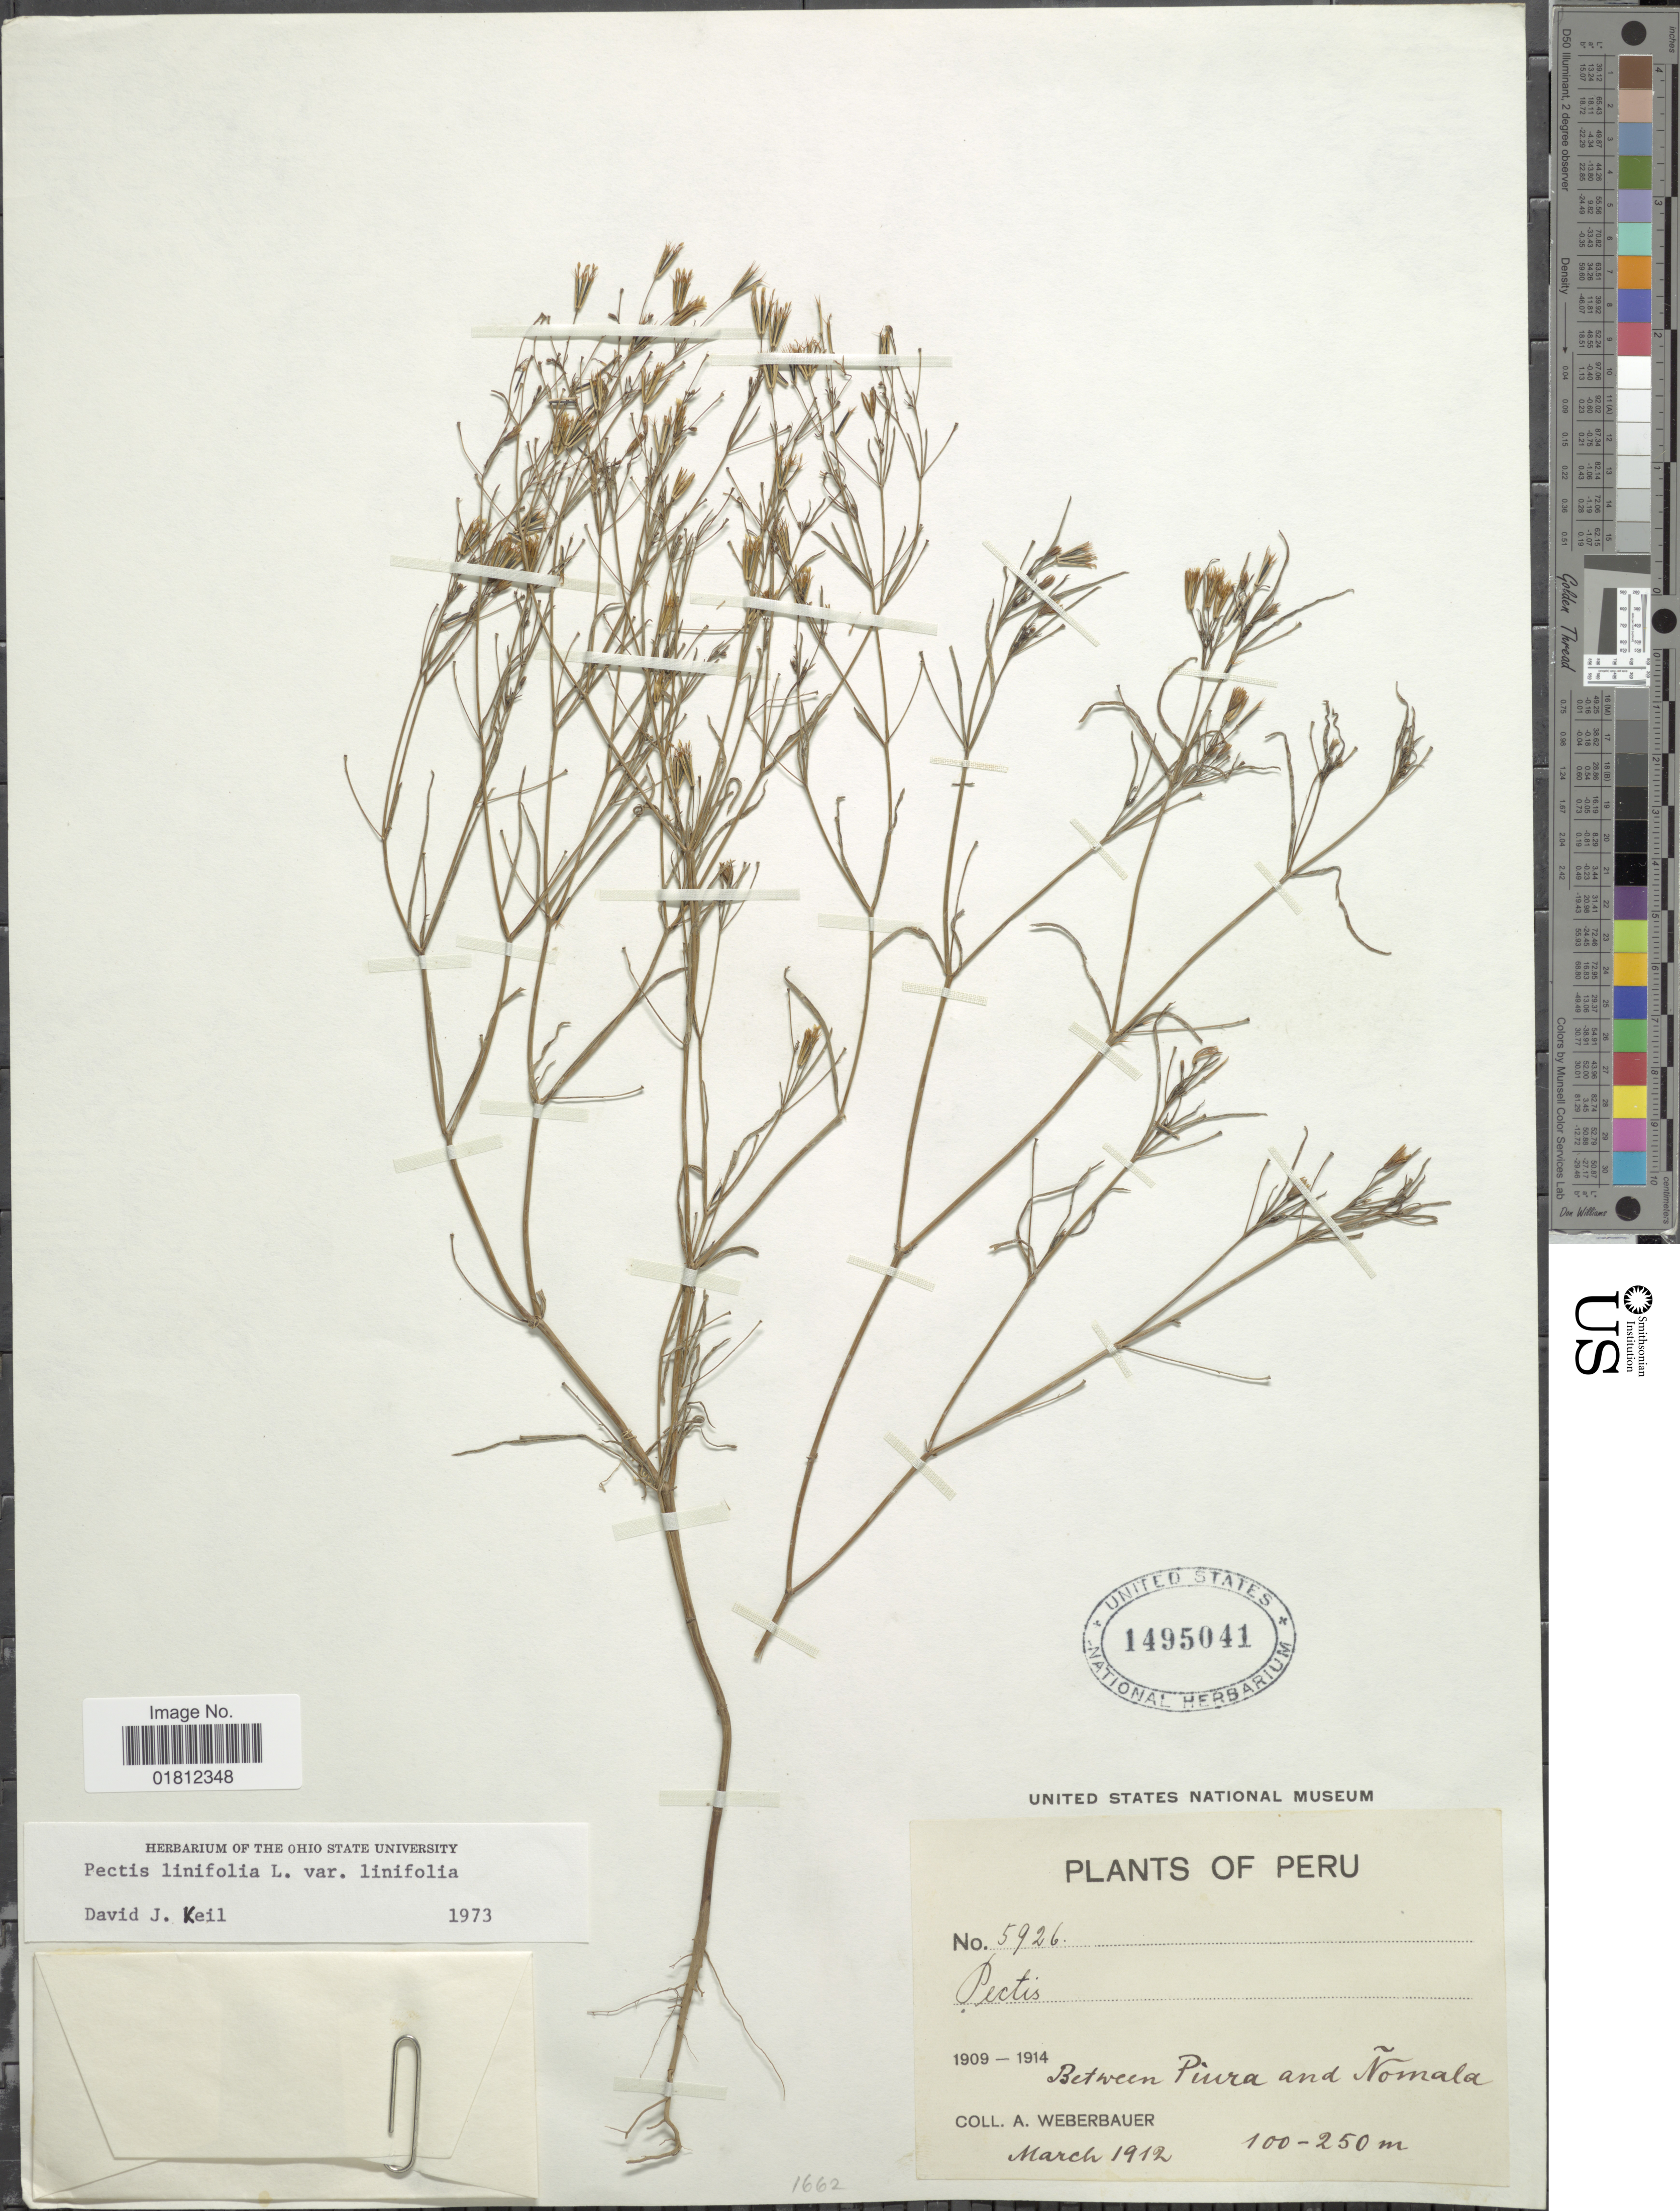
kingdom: Plantae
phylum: Tracheophyta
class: Magnoliopsida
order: Asterales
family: Asteraceae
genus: Pectis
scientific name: Pectis linifolia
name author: L.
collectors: A. Weberbauer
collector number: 5926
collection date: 1912-03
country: Peru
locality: Between Piura and Nomala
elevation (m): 100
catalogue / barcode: US 1495041